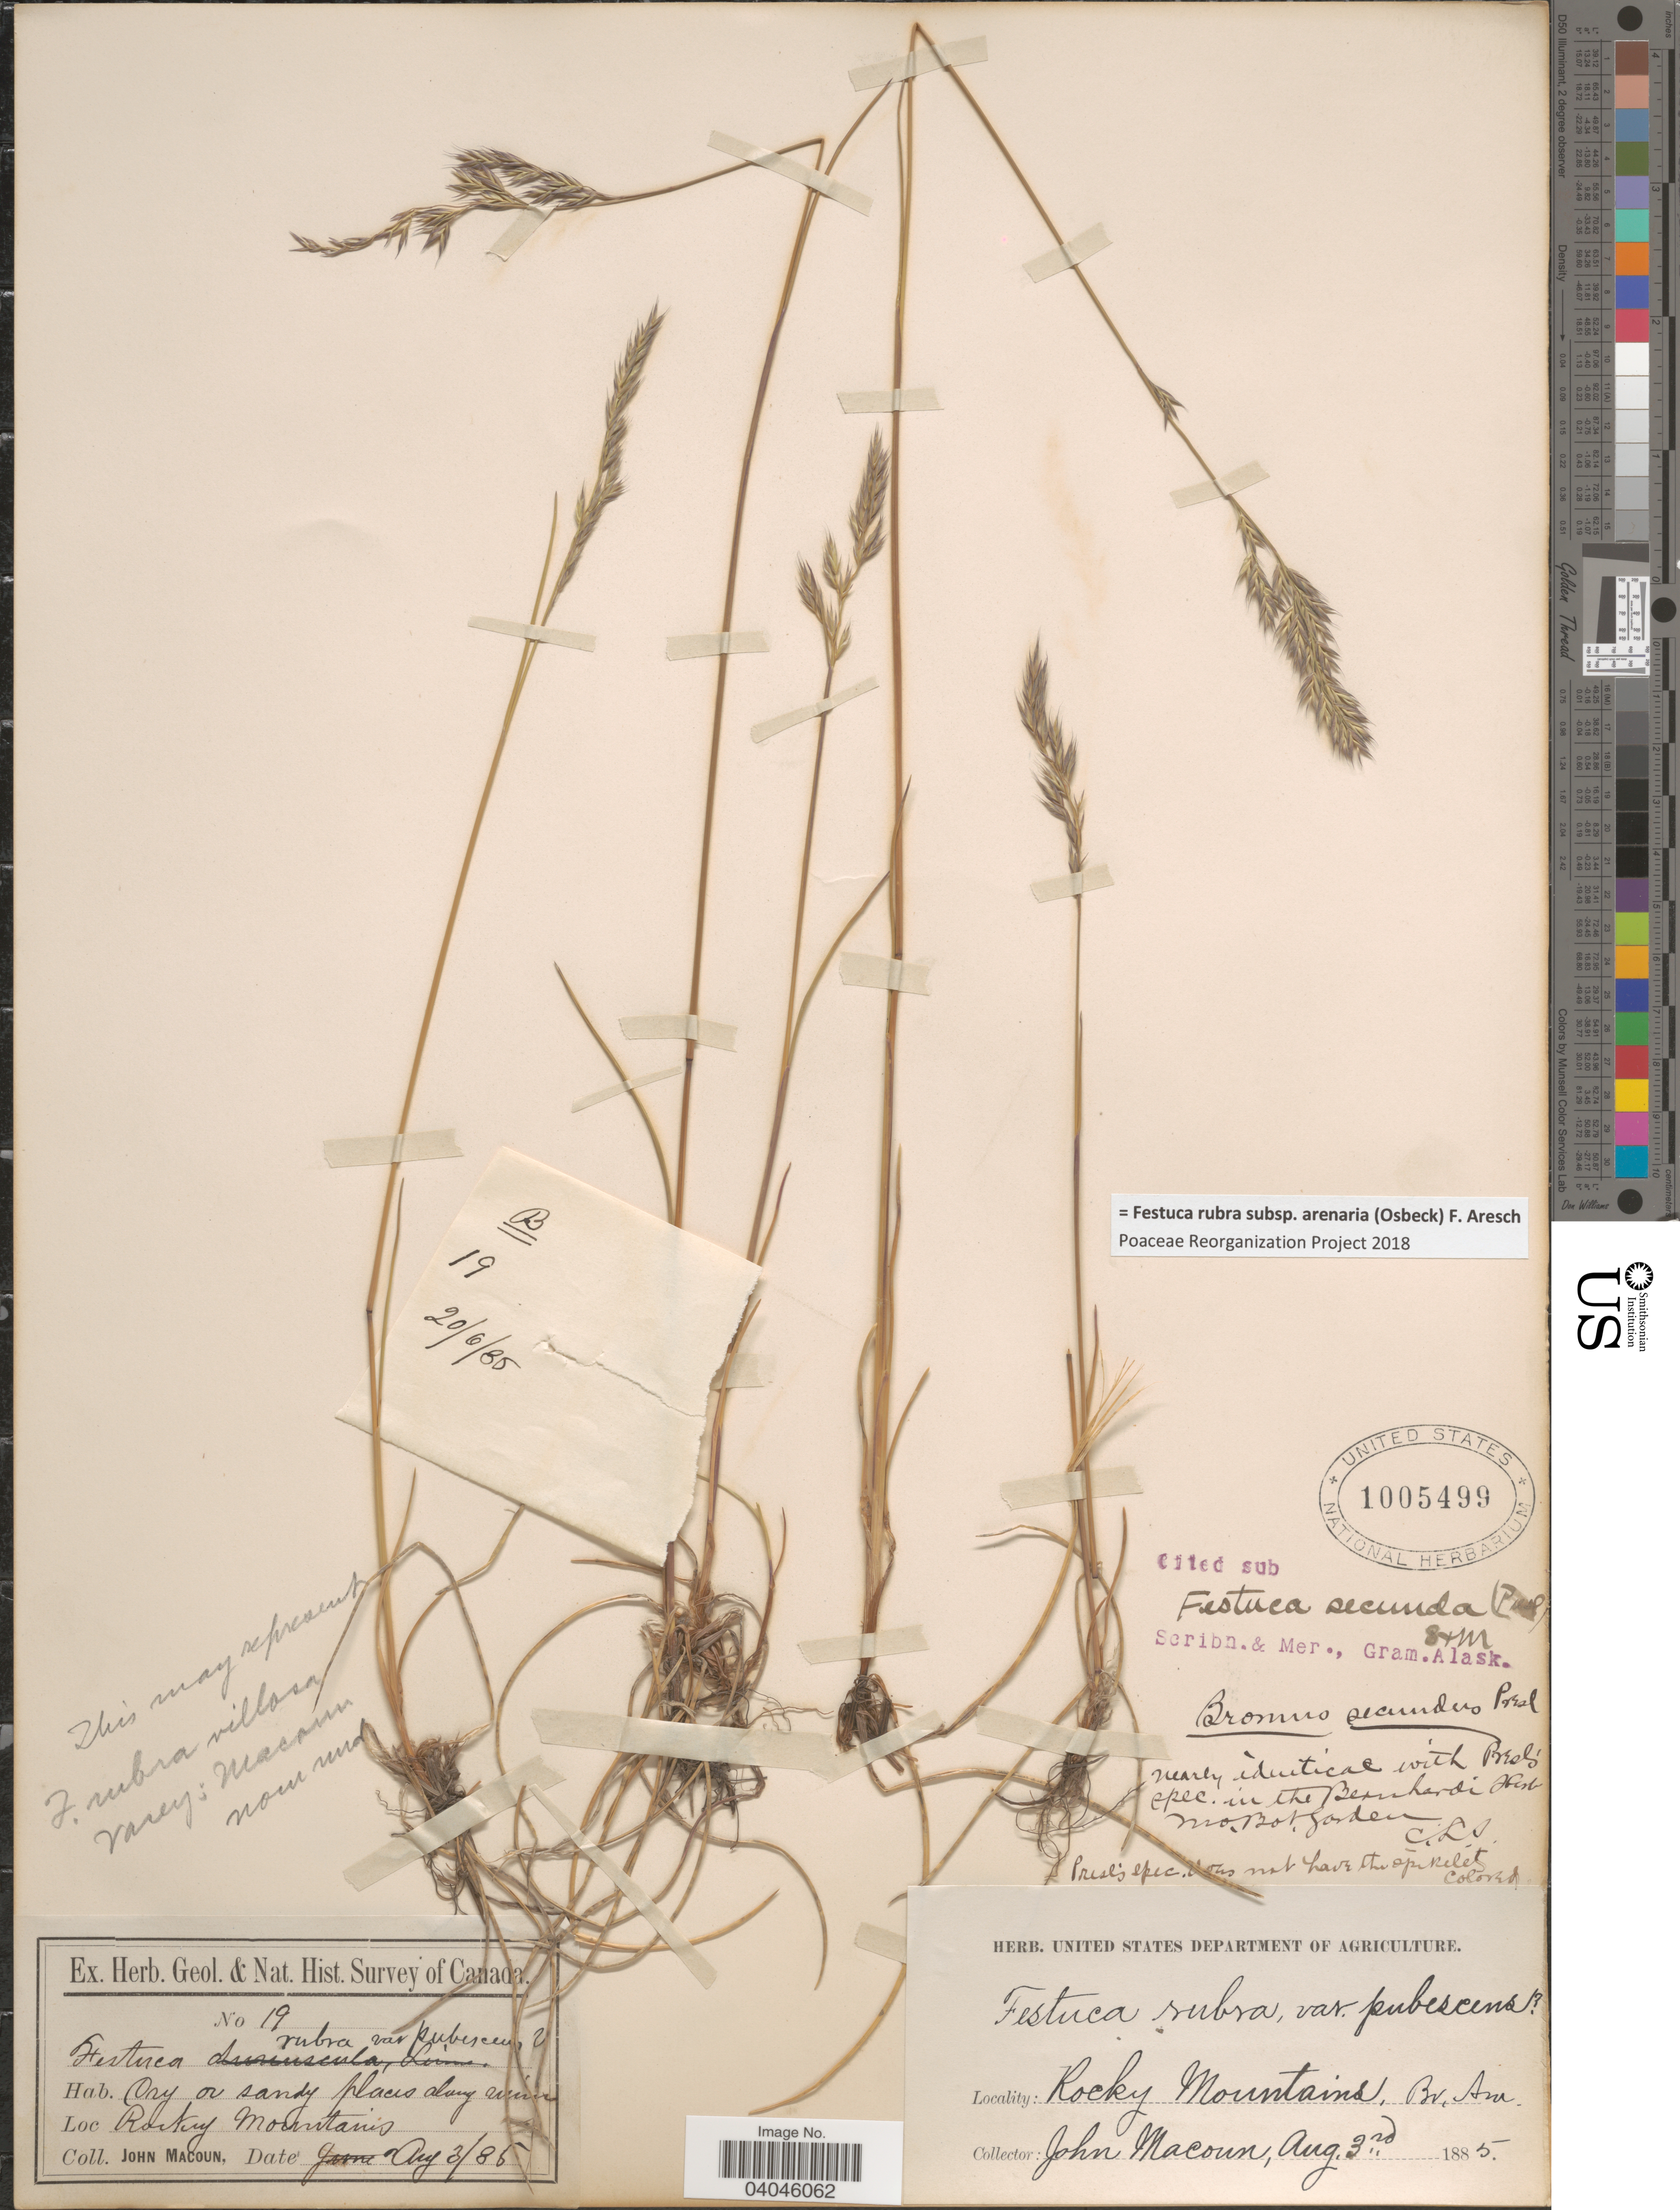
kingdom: Plantae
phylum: Tracheophyta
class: Liliopsida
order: Poales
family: Poaceae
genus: Festuca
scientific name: Festuca rubra subsp. arenaria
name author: (Osbeck) F. Aresch.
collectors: J. Macoun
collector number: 19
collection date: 1885-08-03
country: Canada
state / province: Alberta/ British Columbia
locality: Rocky Mountains. Br. Am.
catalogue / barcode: US 1005499